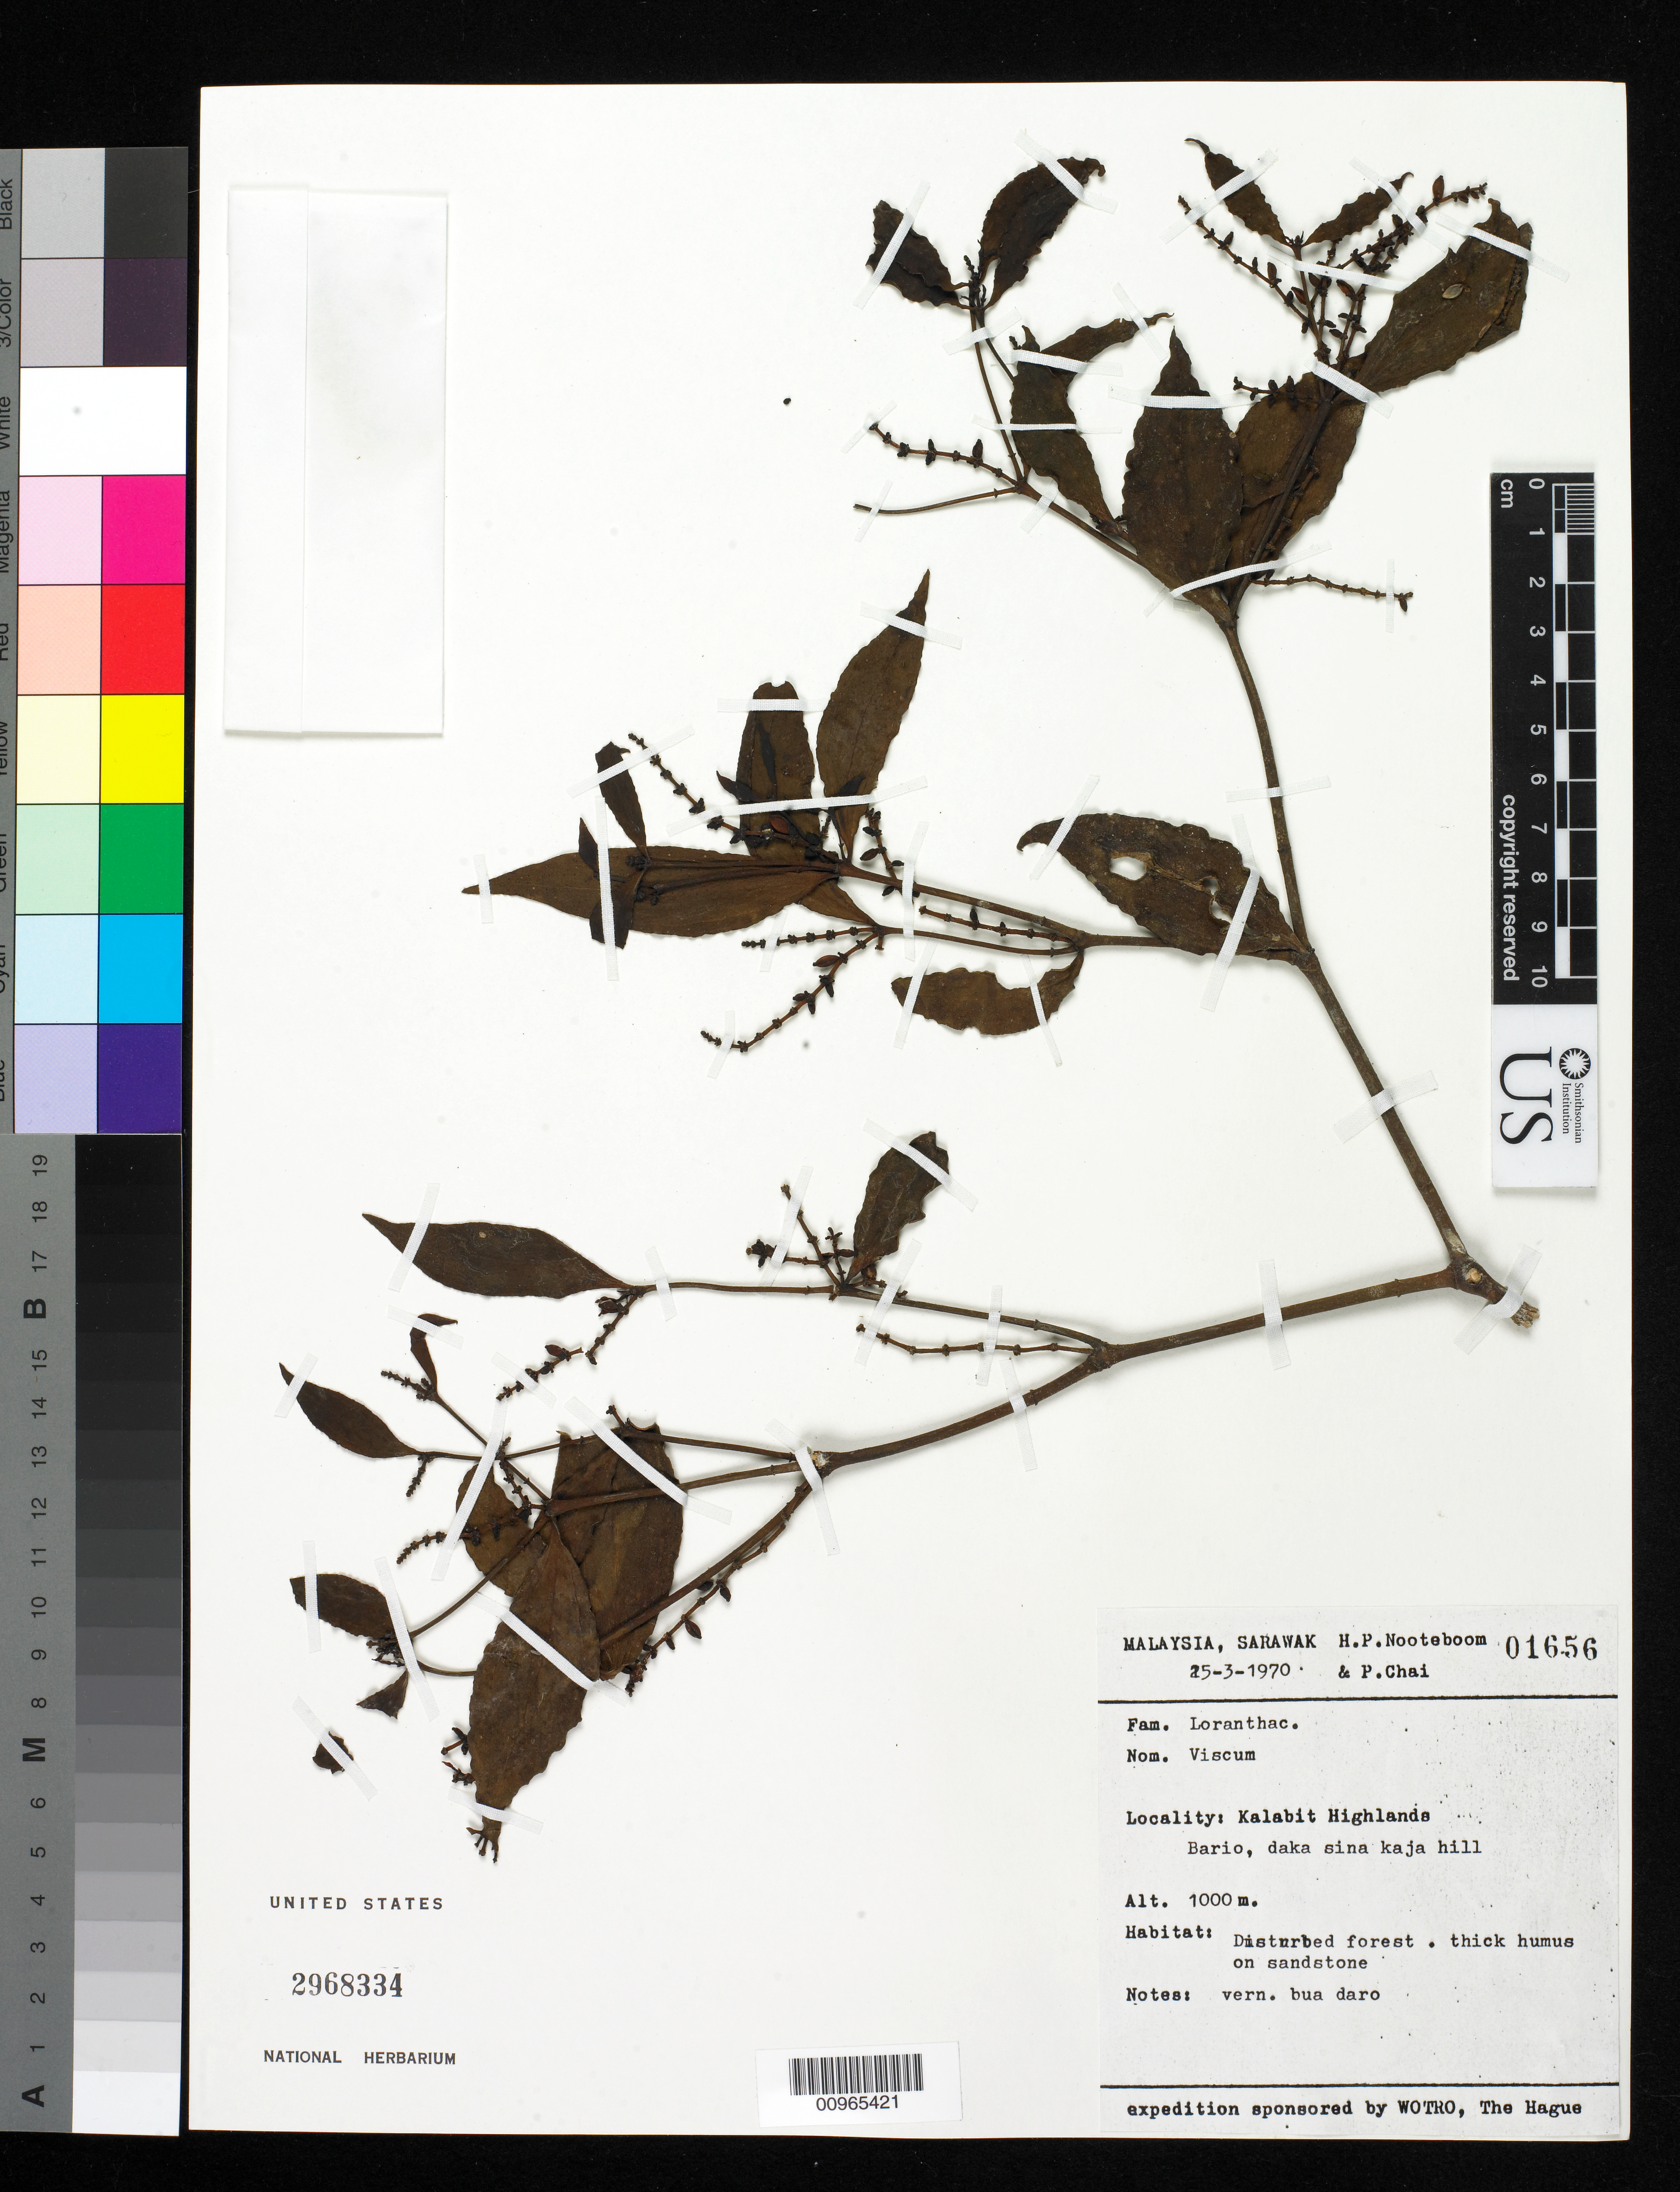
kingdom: Plantae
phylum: Tracheophyta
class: Magnoliopsida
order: Santalales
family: Viscaceae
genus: Viscum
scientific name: Viscum sp.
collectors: H. P. Nooteboom & P. Chai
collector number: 01656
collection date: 1970-03-25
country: Malaysia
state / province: Sarawak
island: Borneo I.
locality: Bario, daka sina kaja hill, Kalabit Highlands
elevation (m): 1000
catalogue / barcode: US 2968334